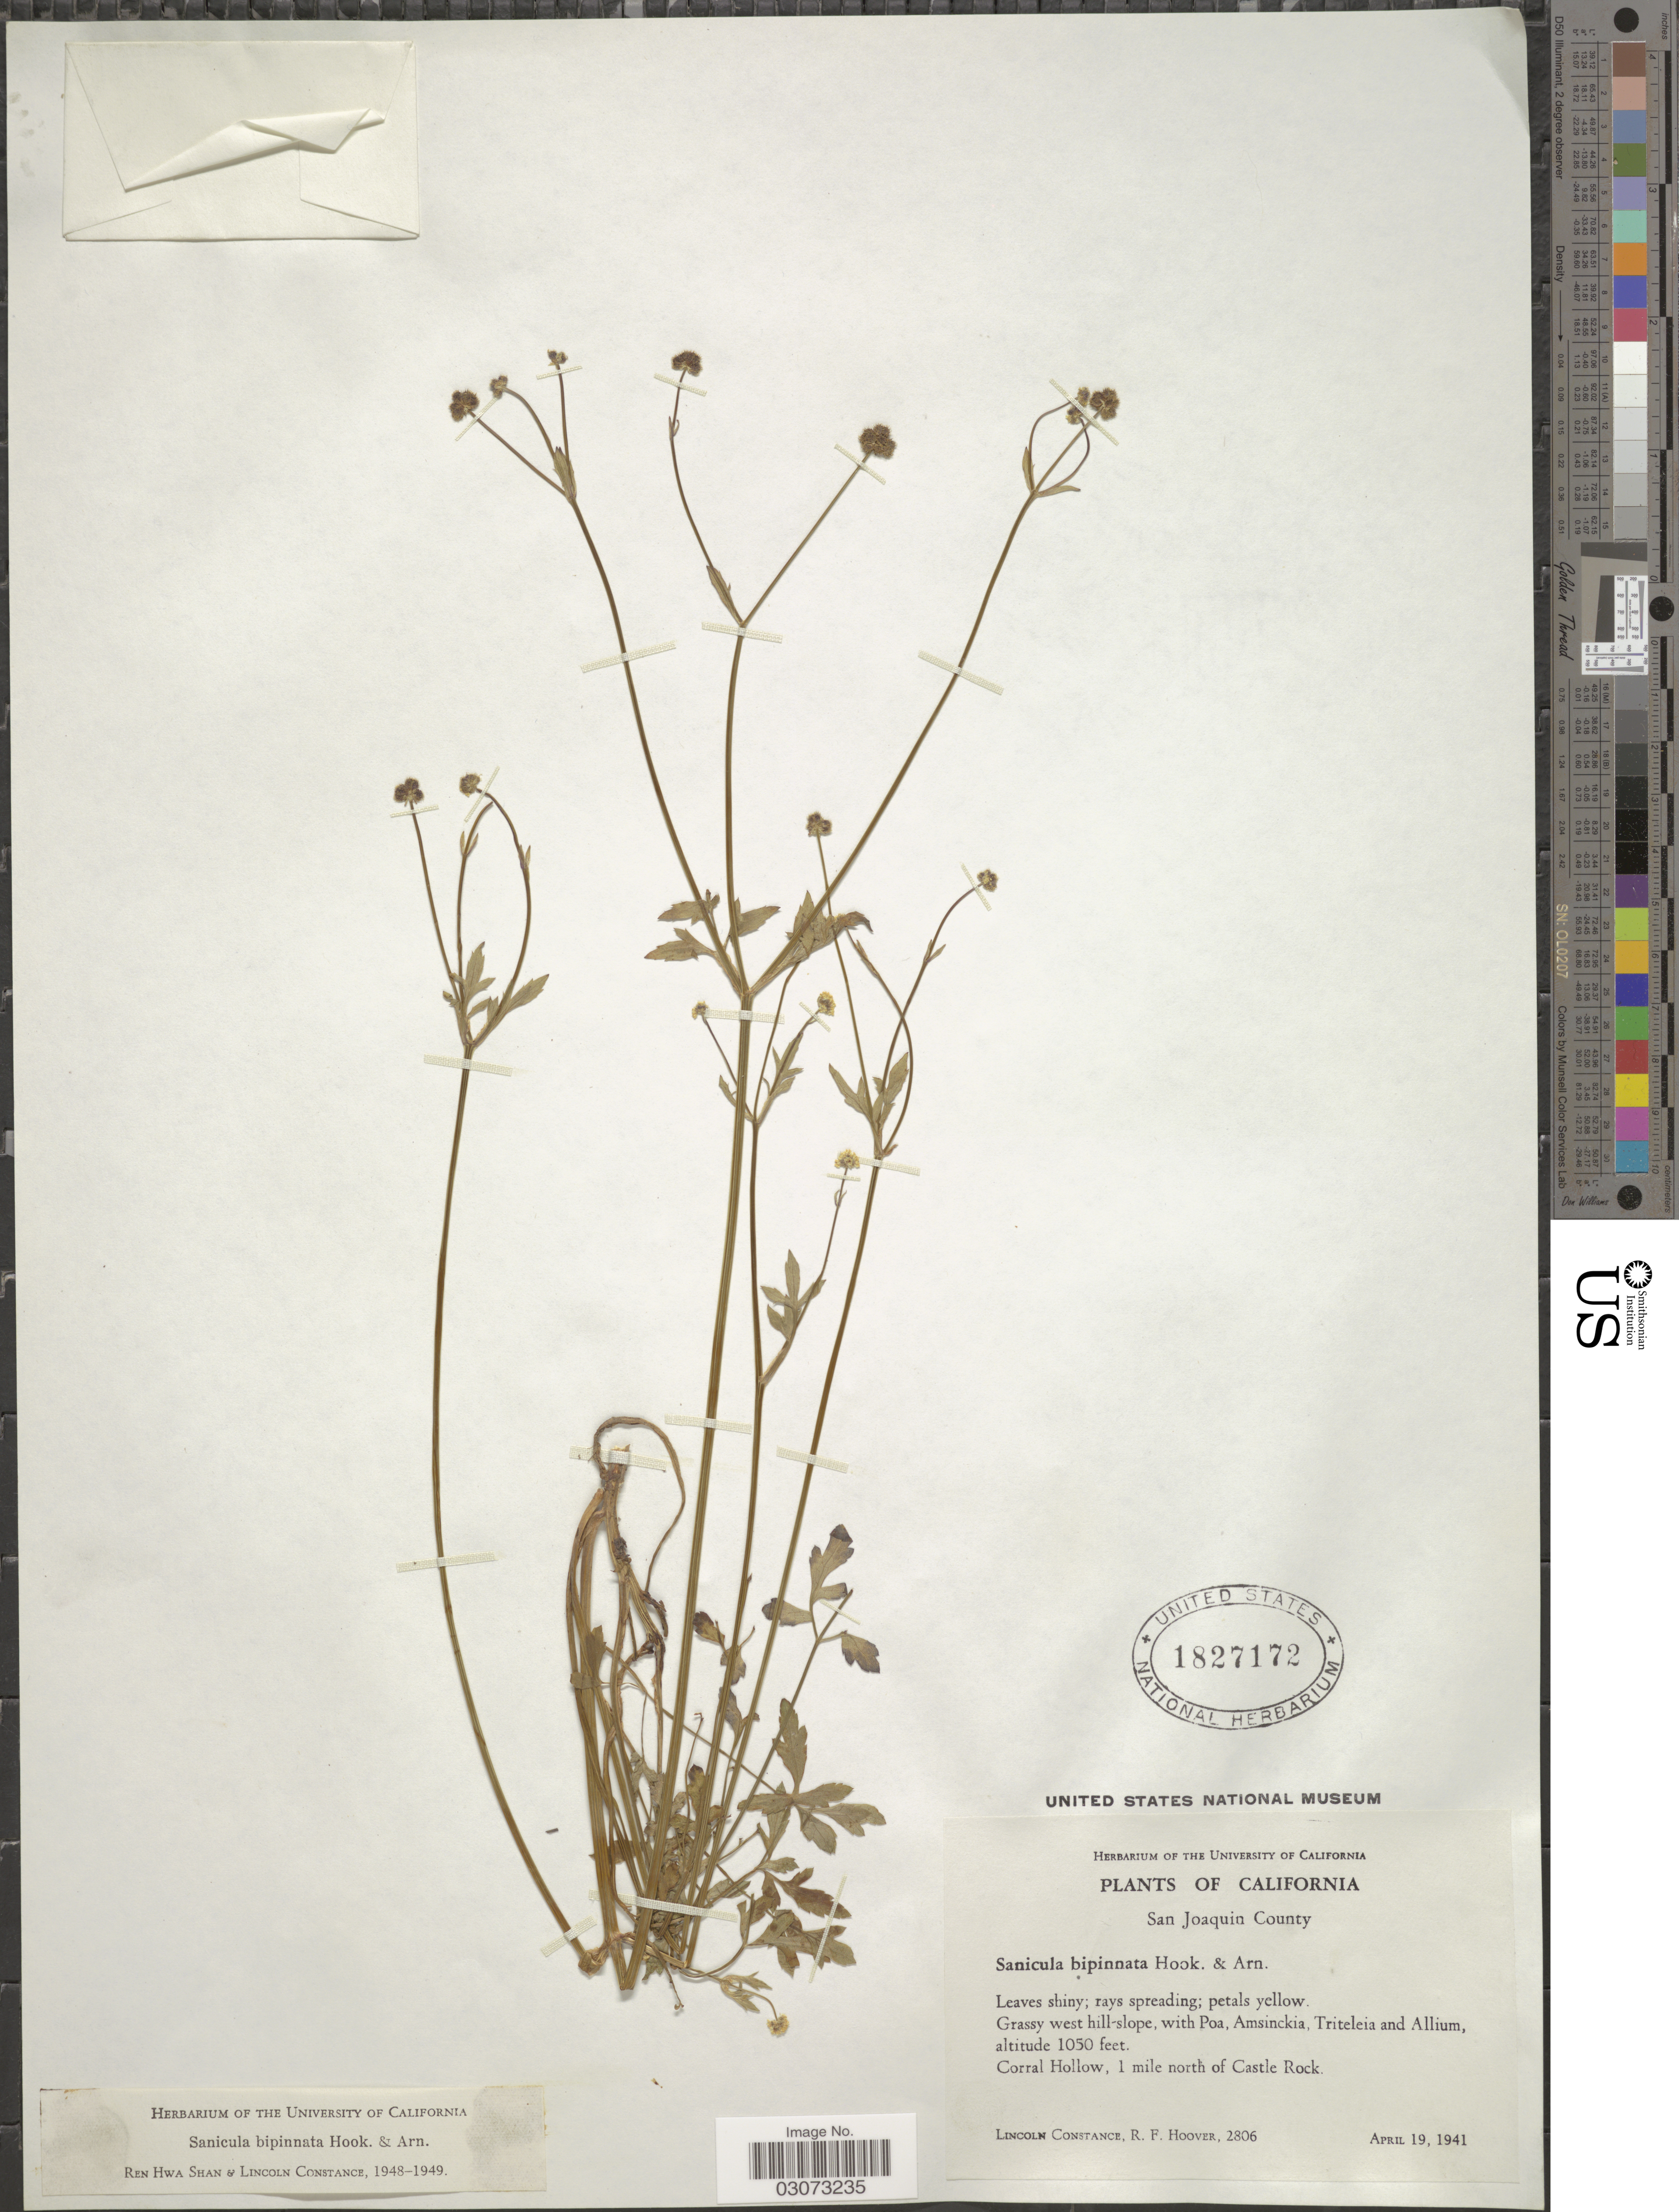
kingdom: Plantae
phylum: Tracheophyta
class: Magnoliopsida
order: Apiales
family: Apiaceae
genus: Sanicula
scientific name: Sanicula bipinnata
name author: Hook. & Arn.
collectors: L. Constance & R. F. Hoover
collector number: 2806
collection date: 1941-04-19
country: United States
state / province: California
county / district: San Joaquin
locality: San Joaquin County. Corral Hollow, 1 mile north of Castle Rock.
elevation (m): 320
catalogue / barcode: US 1827172